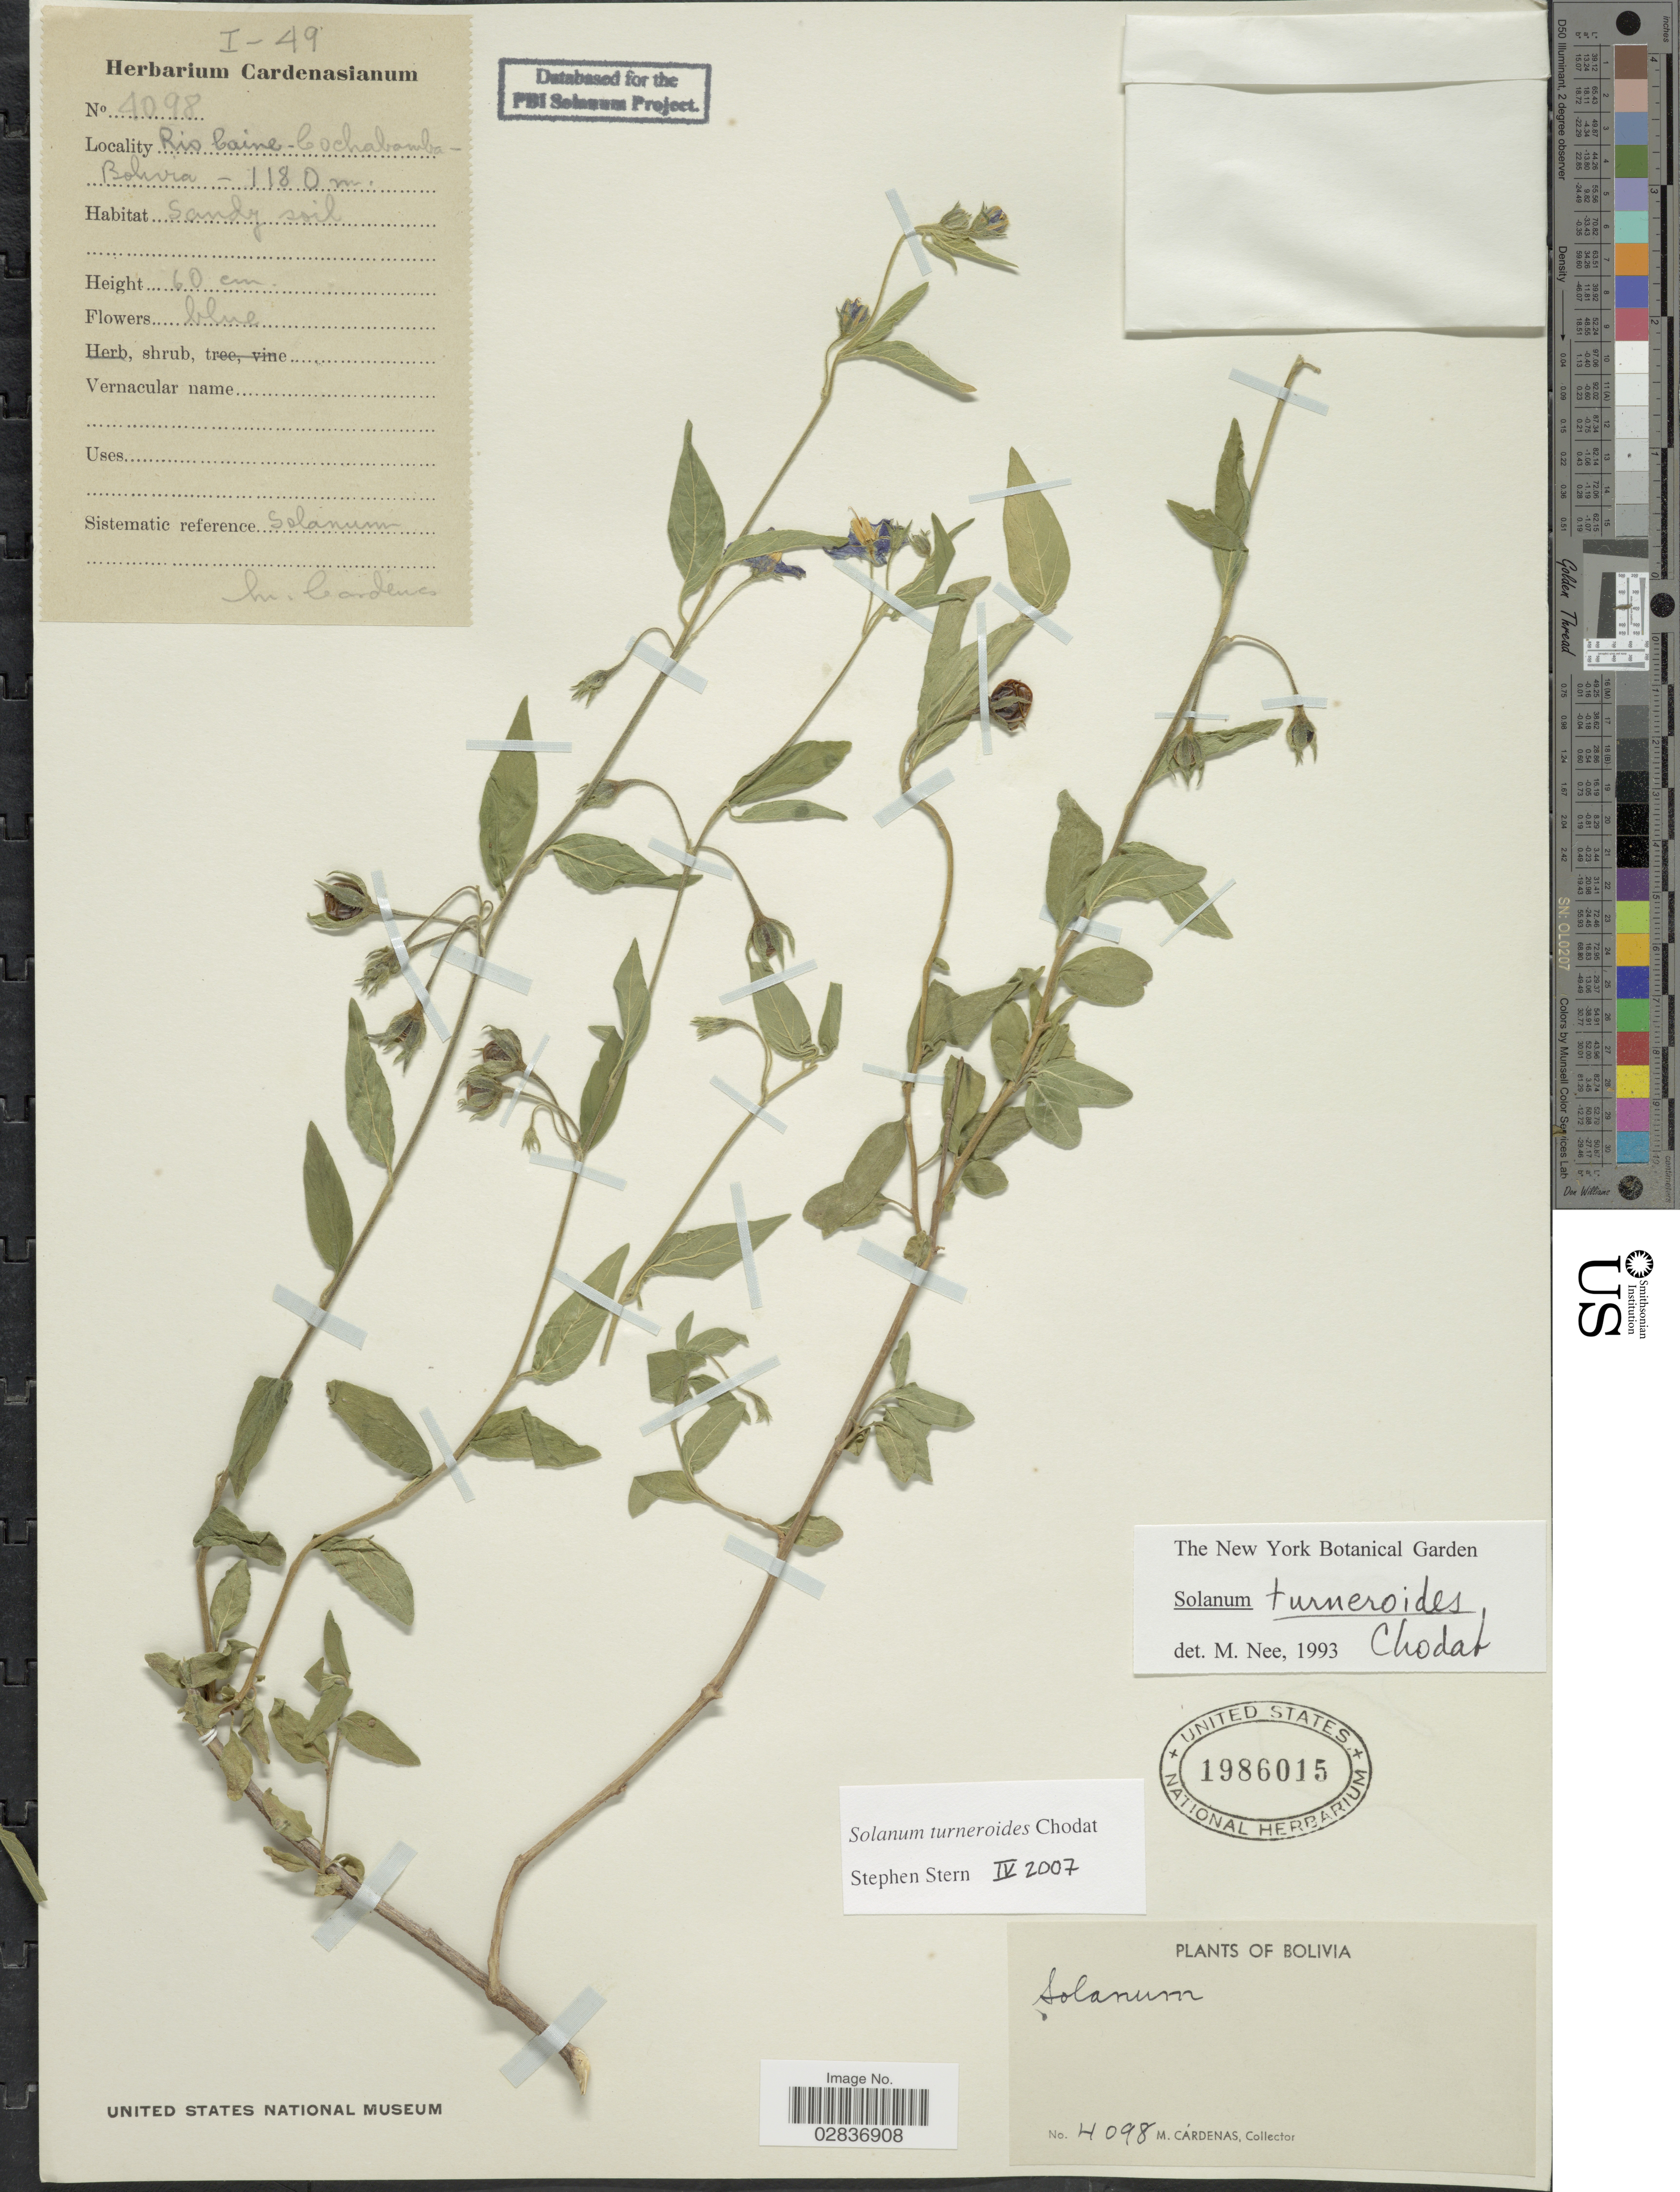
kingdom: Plantae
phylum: Tracheophyta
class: Magnoliopsida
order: Solanales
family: Solanaceae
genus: Solanum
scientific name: Solanum turneroides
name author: Chodat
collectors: M. Cárdenas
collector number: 4098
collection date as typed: Transcribed d/m/y: /1/49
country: Bolivia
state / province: Cochabamba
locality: Rio baine.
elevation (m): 1180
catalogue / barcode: US 1986015